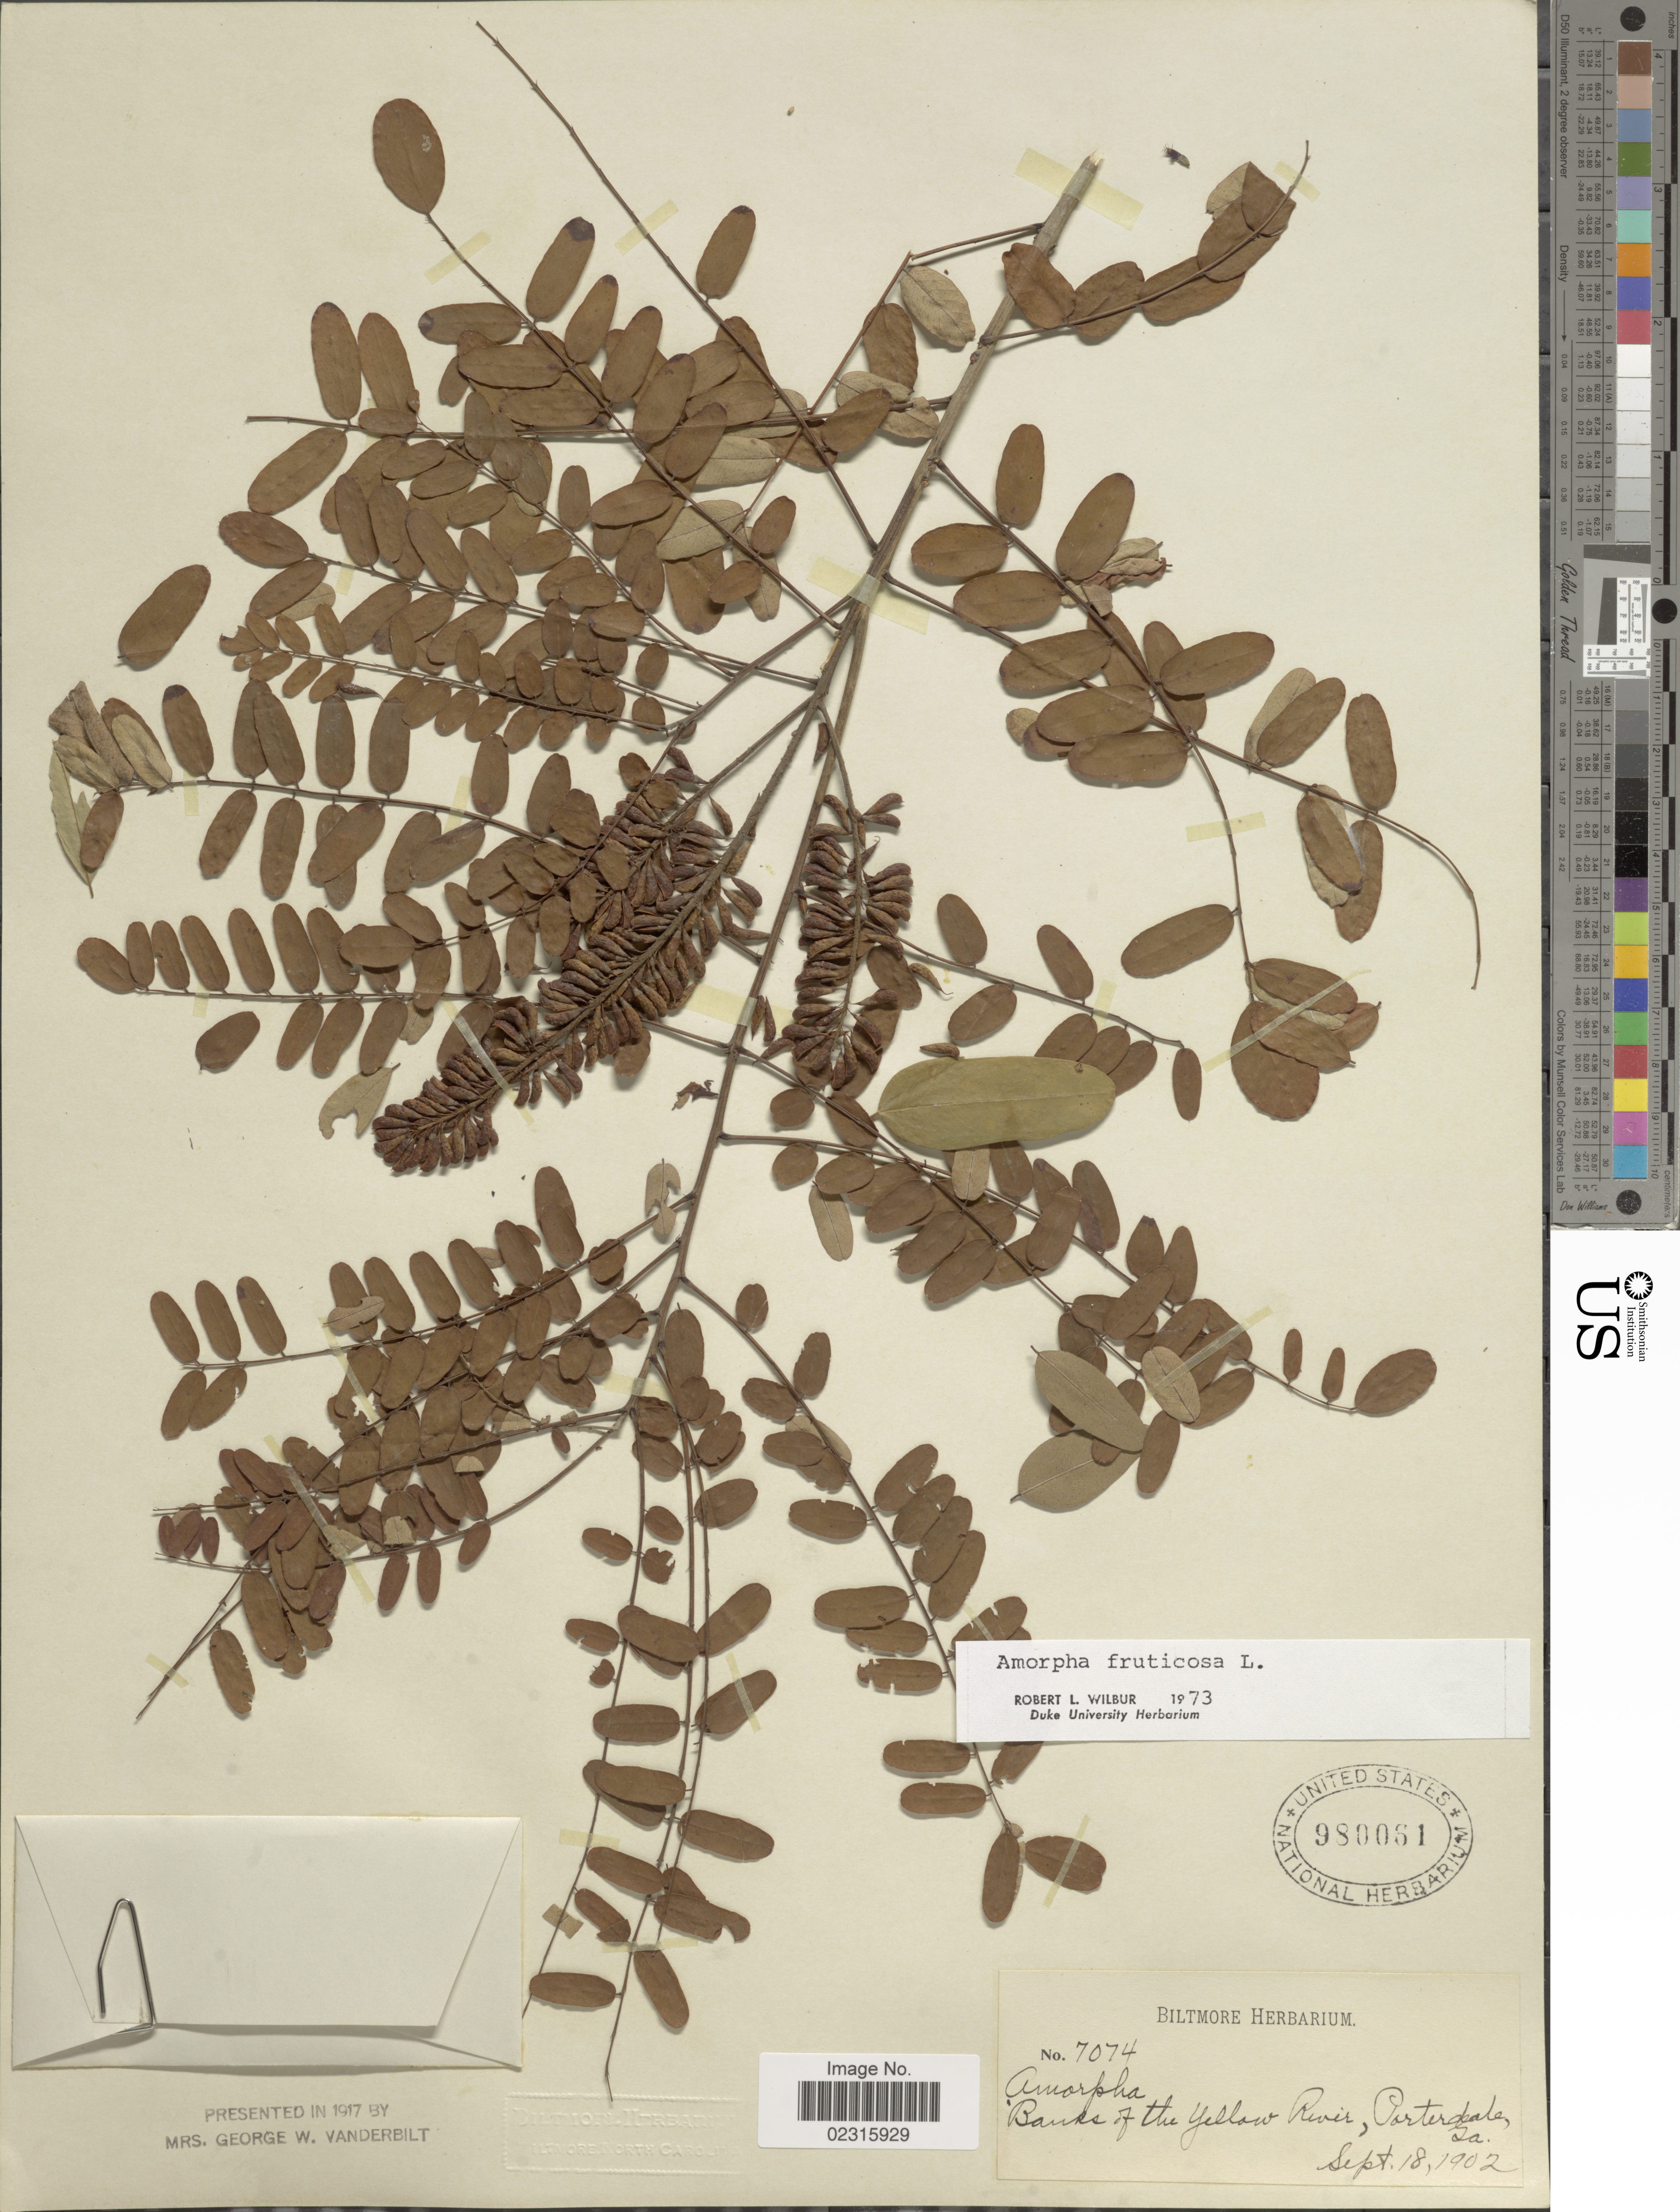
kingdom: Plantae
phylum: Tracheophyta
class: Magnoliopsida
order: Fabales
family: Fabaceae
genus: Amorpha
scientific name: Amorpha fruticosa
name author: L.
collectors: ex herb. Biltmore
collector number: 7074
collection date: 1902-09-18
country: United States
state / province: Georgia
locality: Banks of the yellow River, Porterdale, Ga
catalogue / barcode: US 980061